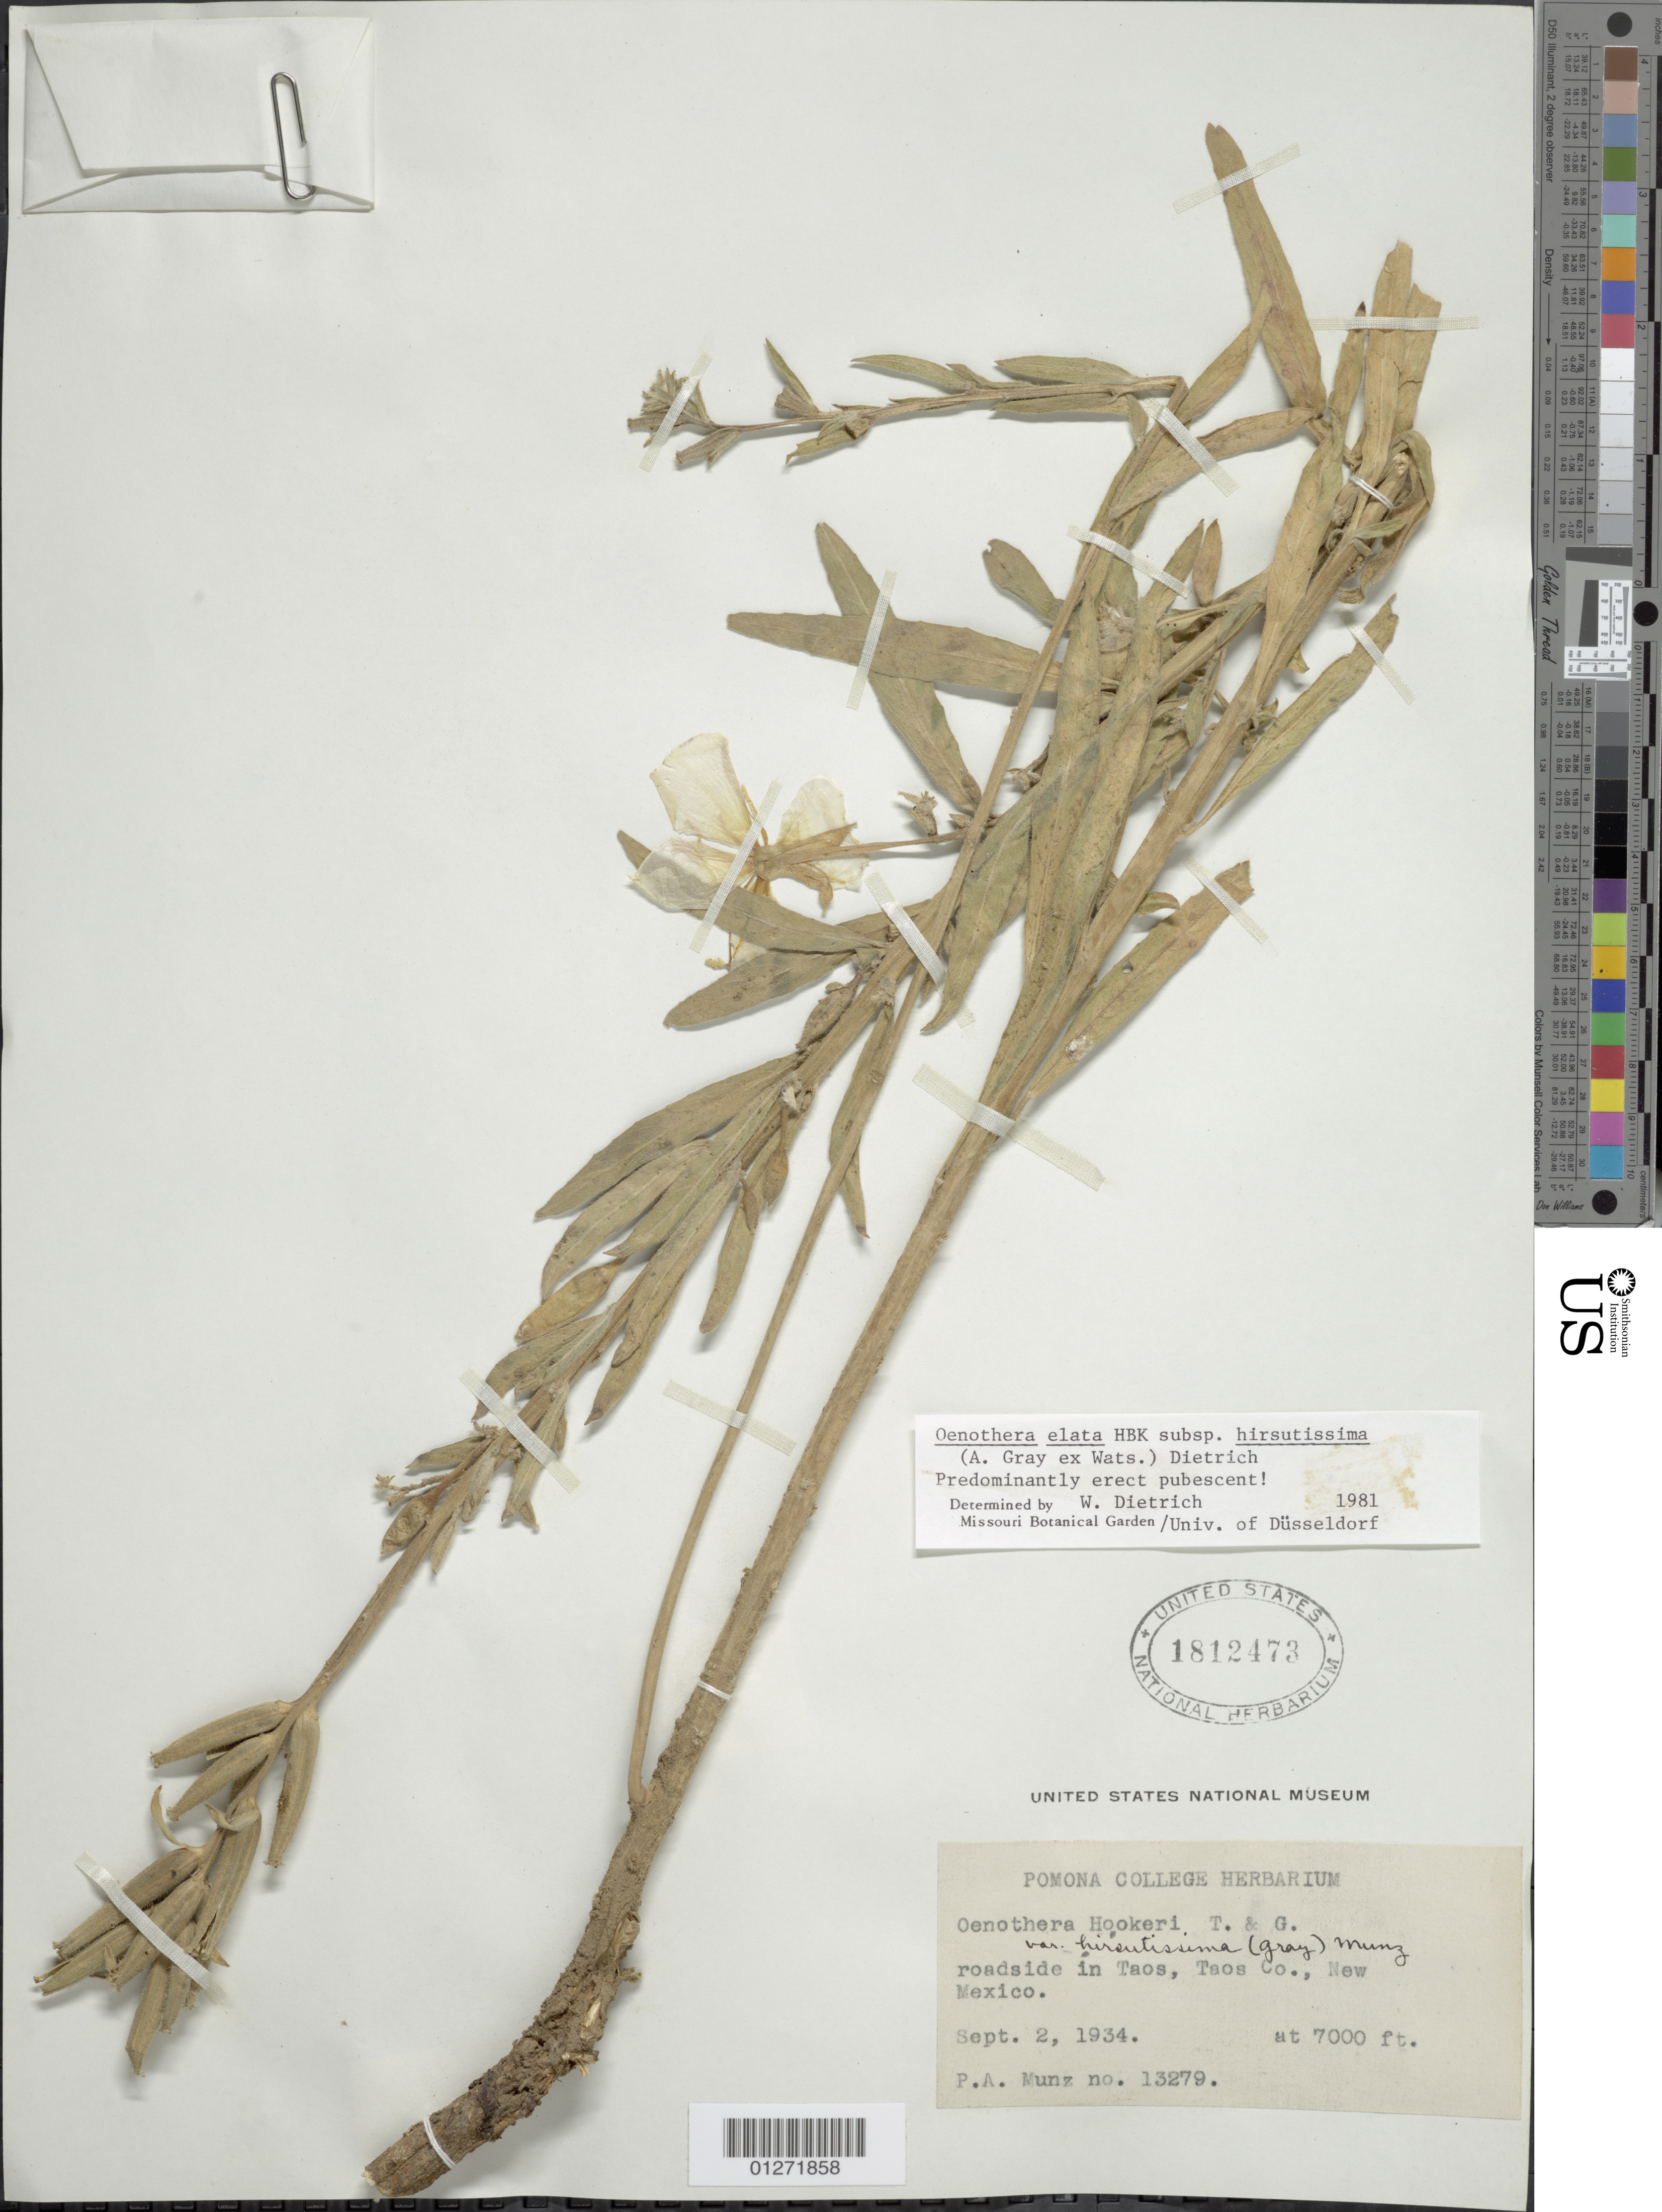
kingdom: Plantae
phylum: Tracheophyta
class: Magnoliopsida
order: Myrtales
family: Onagraceae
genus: Oenothera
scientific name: Oenothera elata subsp. hirsutissima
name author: (A. Gray ex S. Watson) W. Dietr.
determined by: Dietrich, W.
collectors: P. A. Munz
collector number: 13279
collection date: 1934-09-02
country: United States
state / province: New Mexico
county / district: Taos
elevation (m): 2134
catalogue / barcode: US 1812473